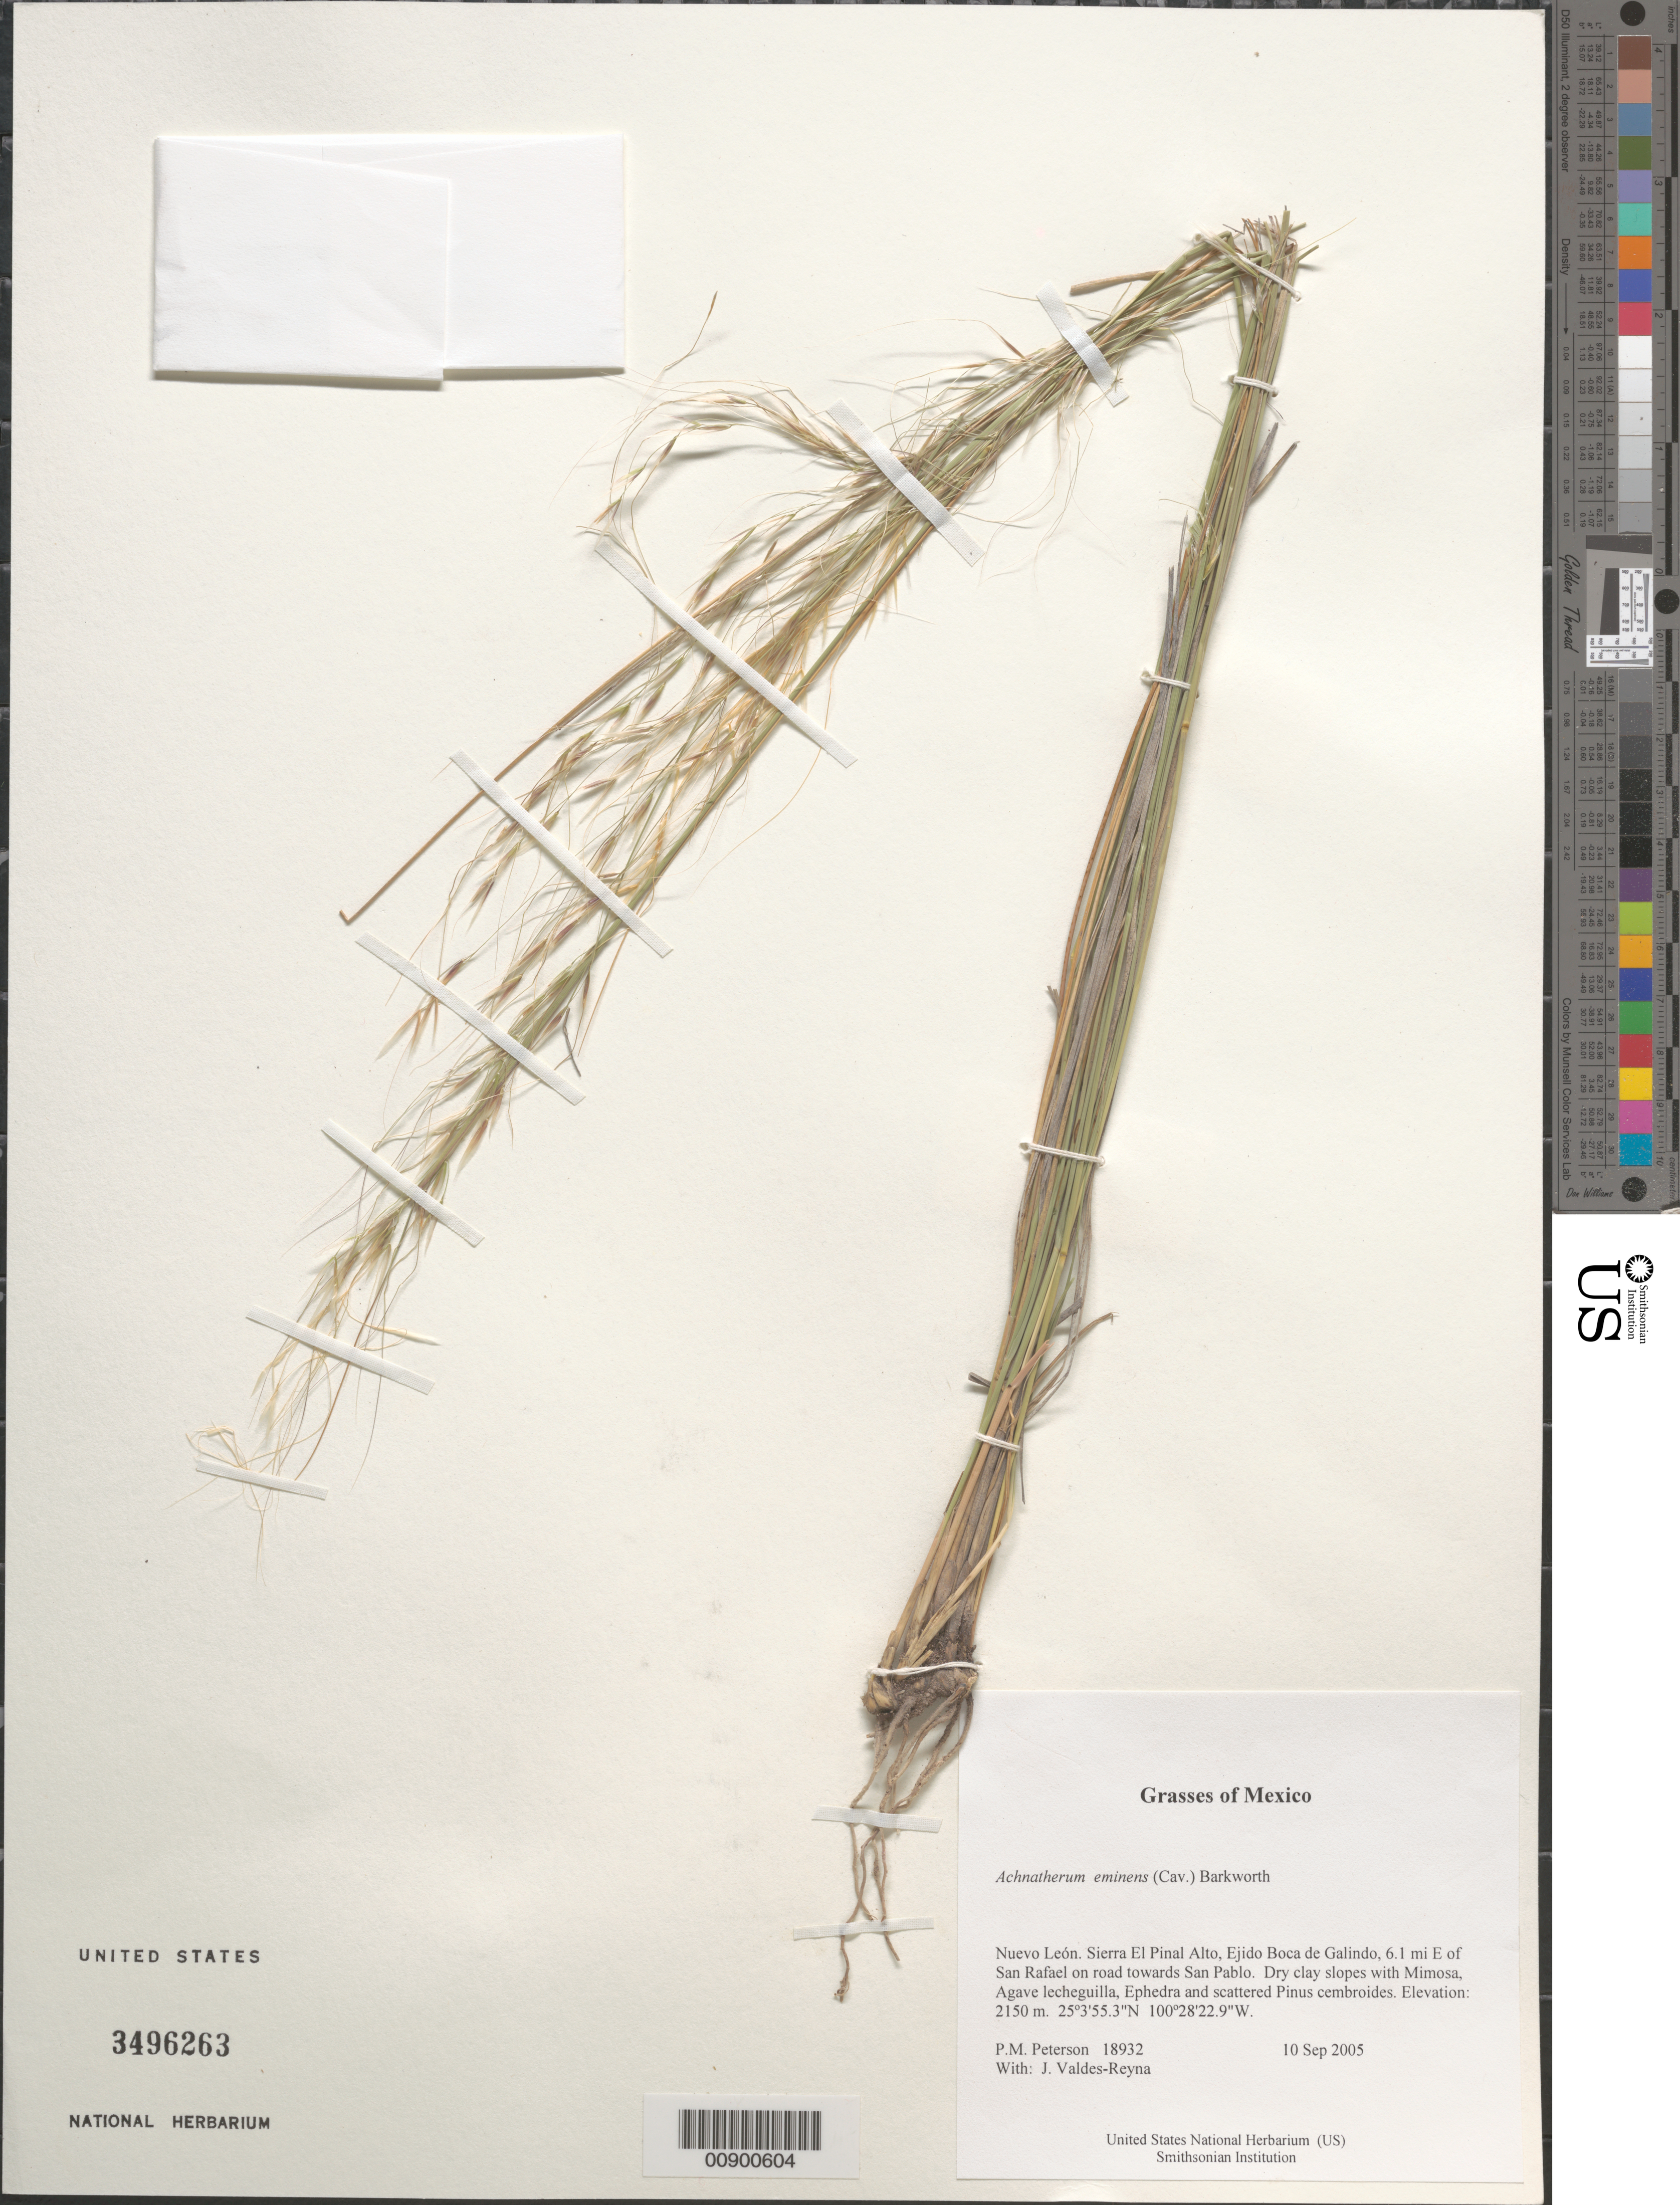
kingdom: Plantae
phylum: Tracheophyta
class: Liliopsida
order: Poales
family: Poaceae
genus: Pseudoeriocoma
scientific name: Pseudoeriocoma eminens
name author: (Cav.) Romasch.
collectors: P. M. Peterson & J. Valdés-Reyna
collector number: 18932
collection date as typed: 10 Sep 2005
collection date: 2005-09-10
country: Mexico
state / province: Nuevo León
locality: Sierra El Pinal Alto, Ejido Boca de Galindo, 6.1 mi E of San Rafael on road towards San Pablo. Dry clay slopes with Mimosa, Agave lecheguilla, Ephedra and scattered Pinus cembroides.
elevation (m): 2150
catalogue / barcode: US 3496263